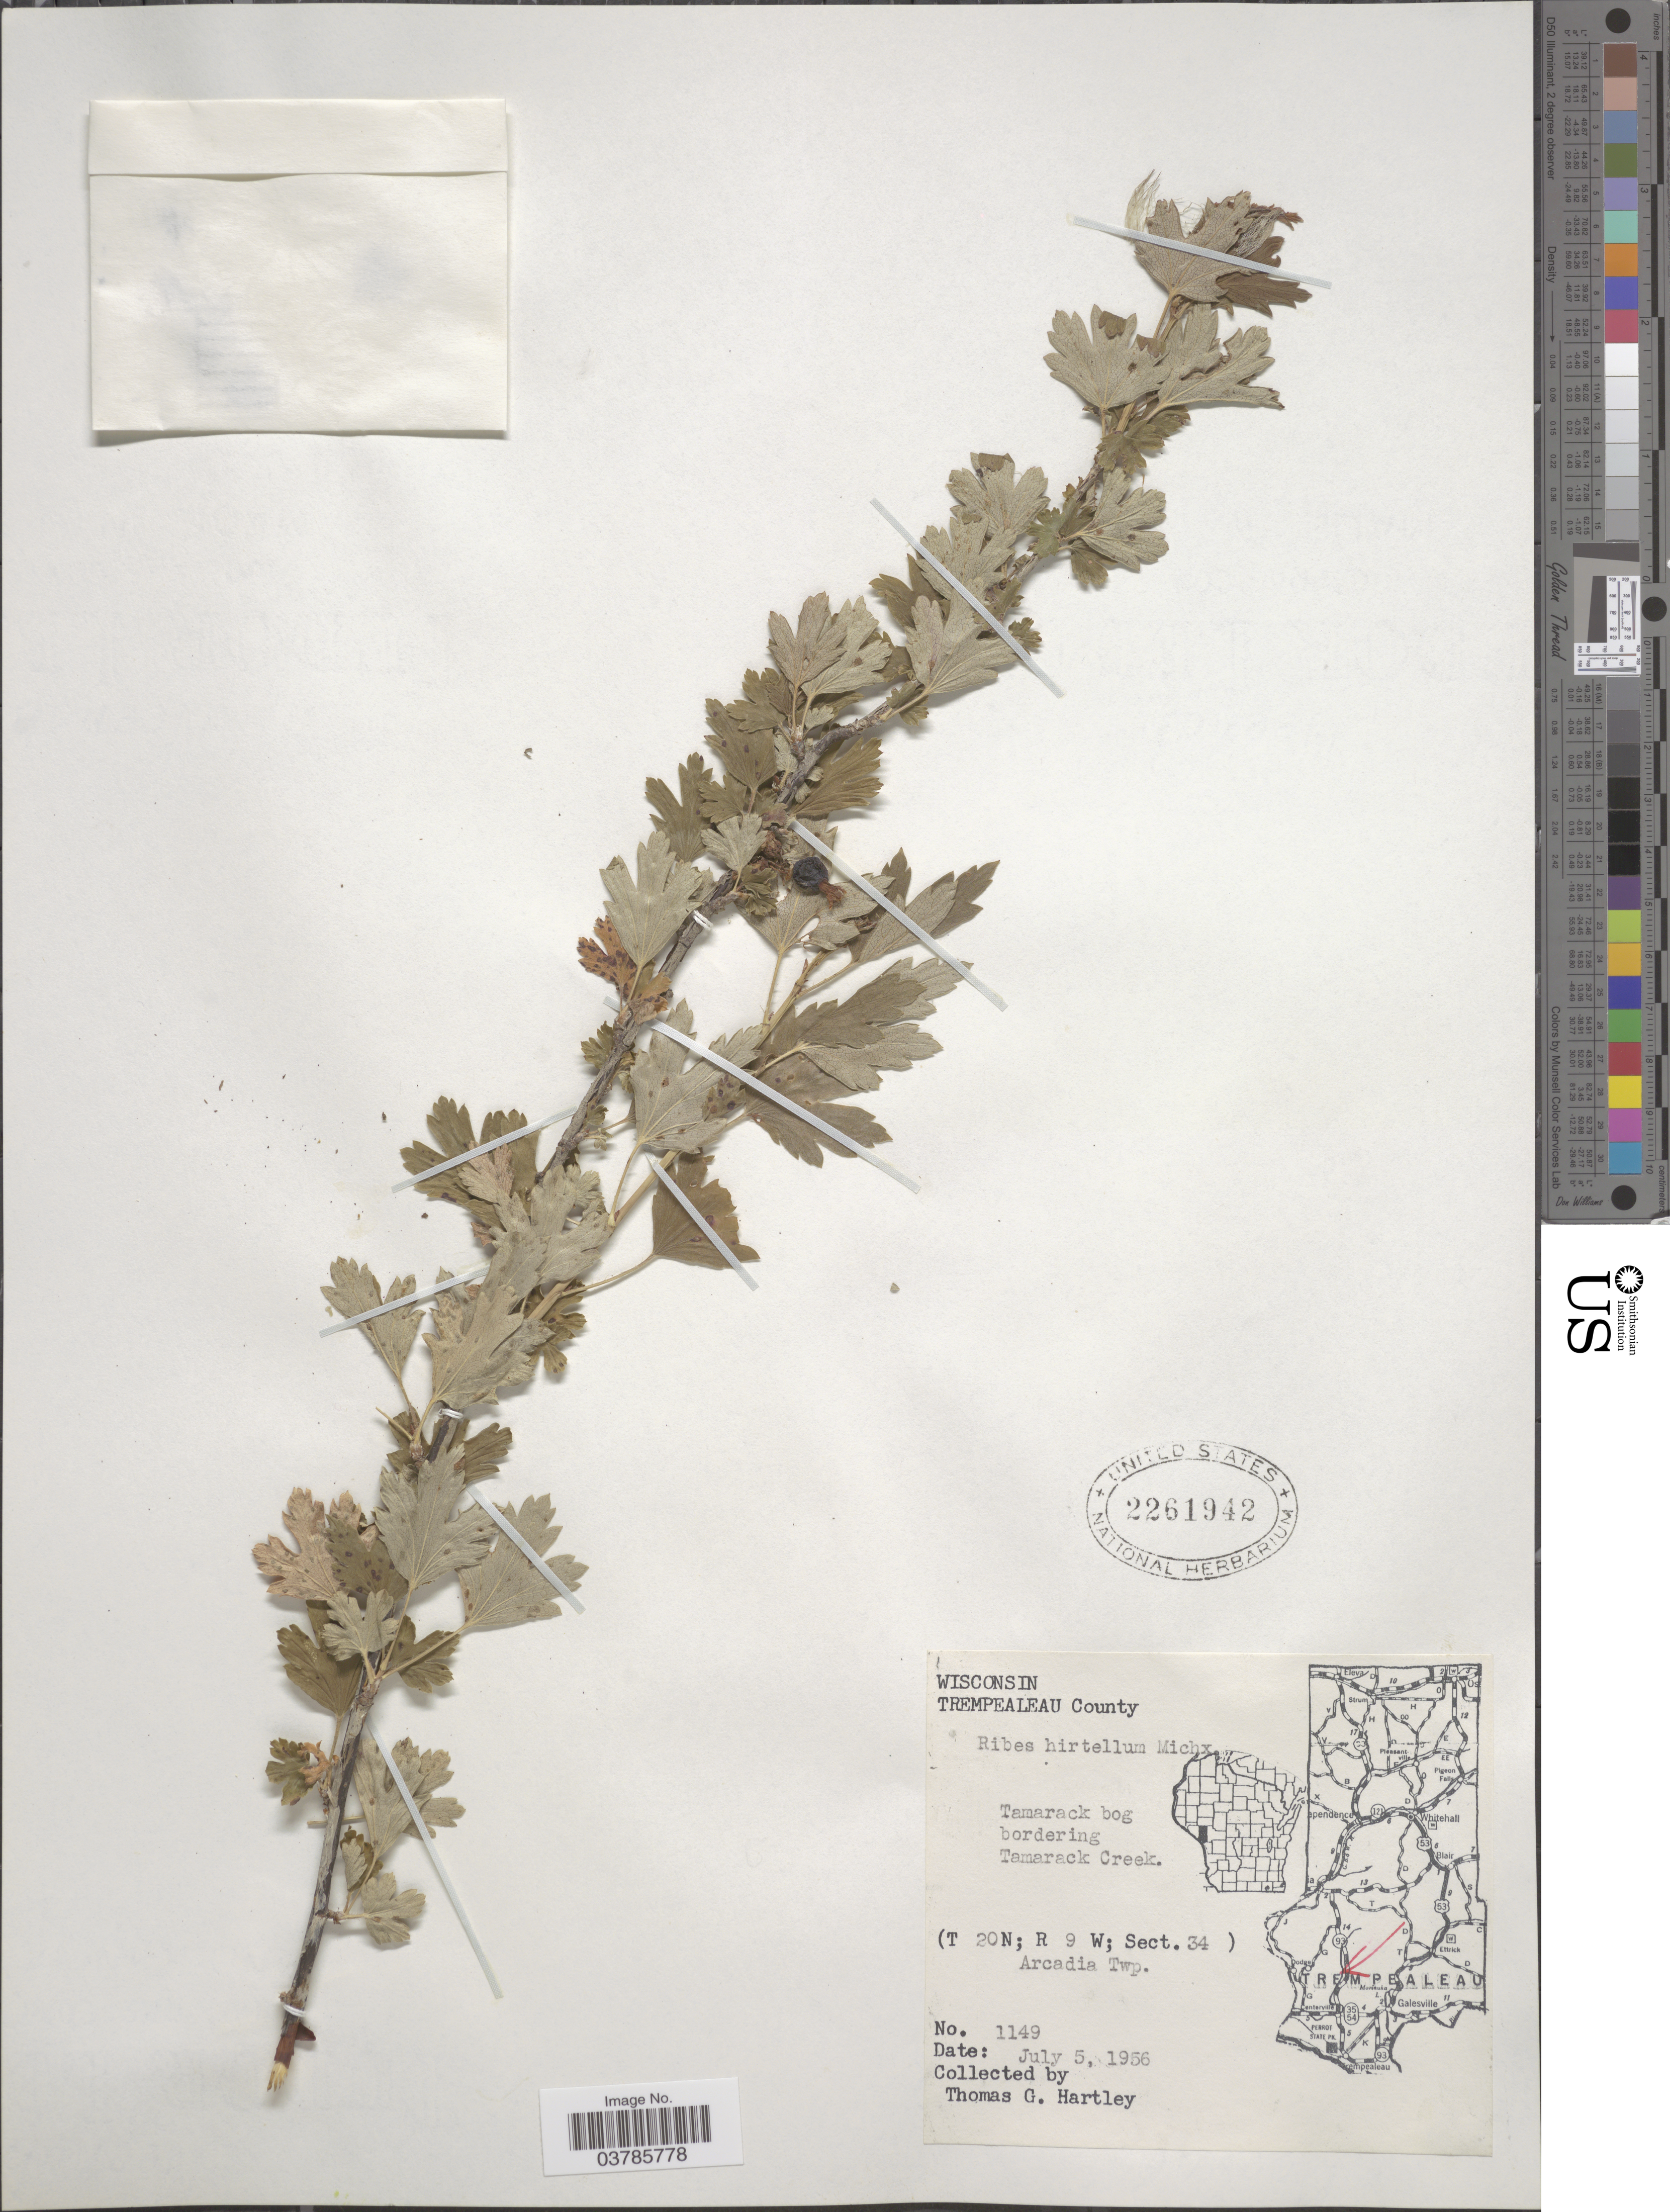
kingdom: Plantae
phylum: Tracheophyta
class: Magnoliopsida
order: Saxifragales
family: Grossulariaceae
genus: Ribes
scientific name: Ribes hirtellum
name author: Michx.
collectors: T. G. Hartley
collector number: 1149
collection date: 1956-07-05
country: United States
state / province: Wisconsin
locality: Trempealeau County. Tamarack bog bordering Tamarack Creek. (T20N; R9W; Sect. 34). Arcadia Twp.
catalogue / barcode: US 2261942